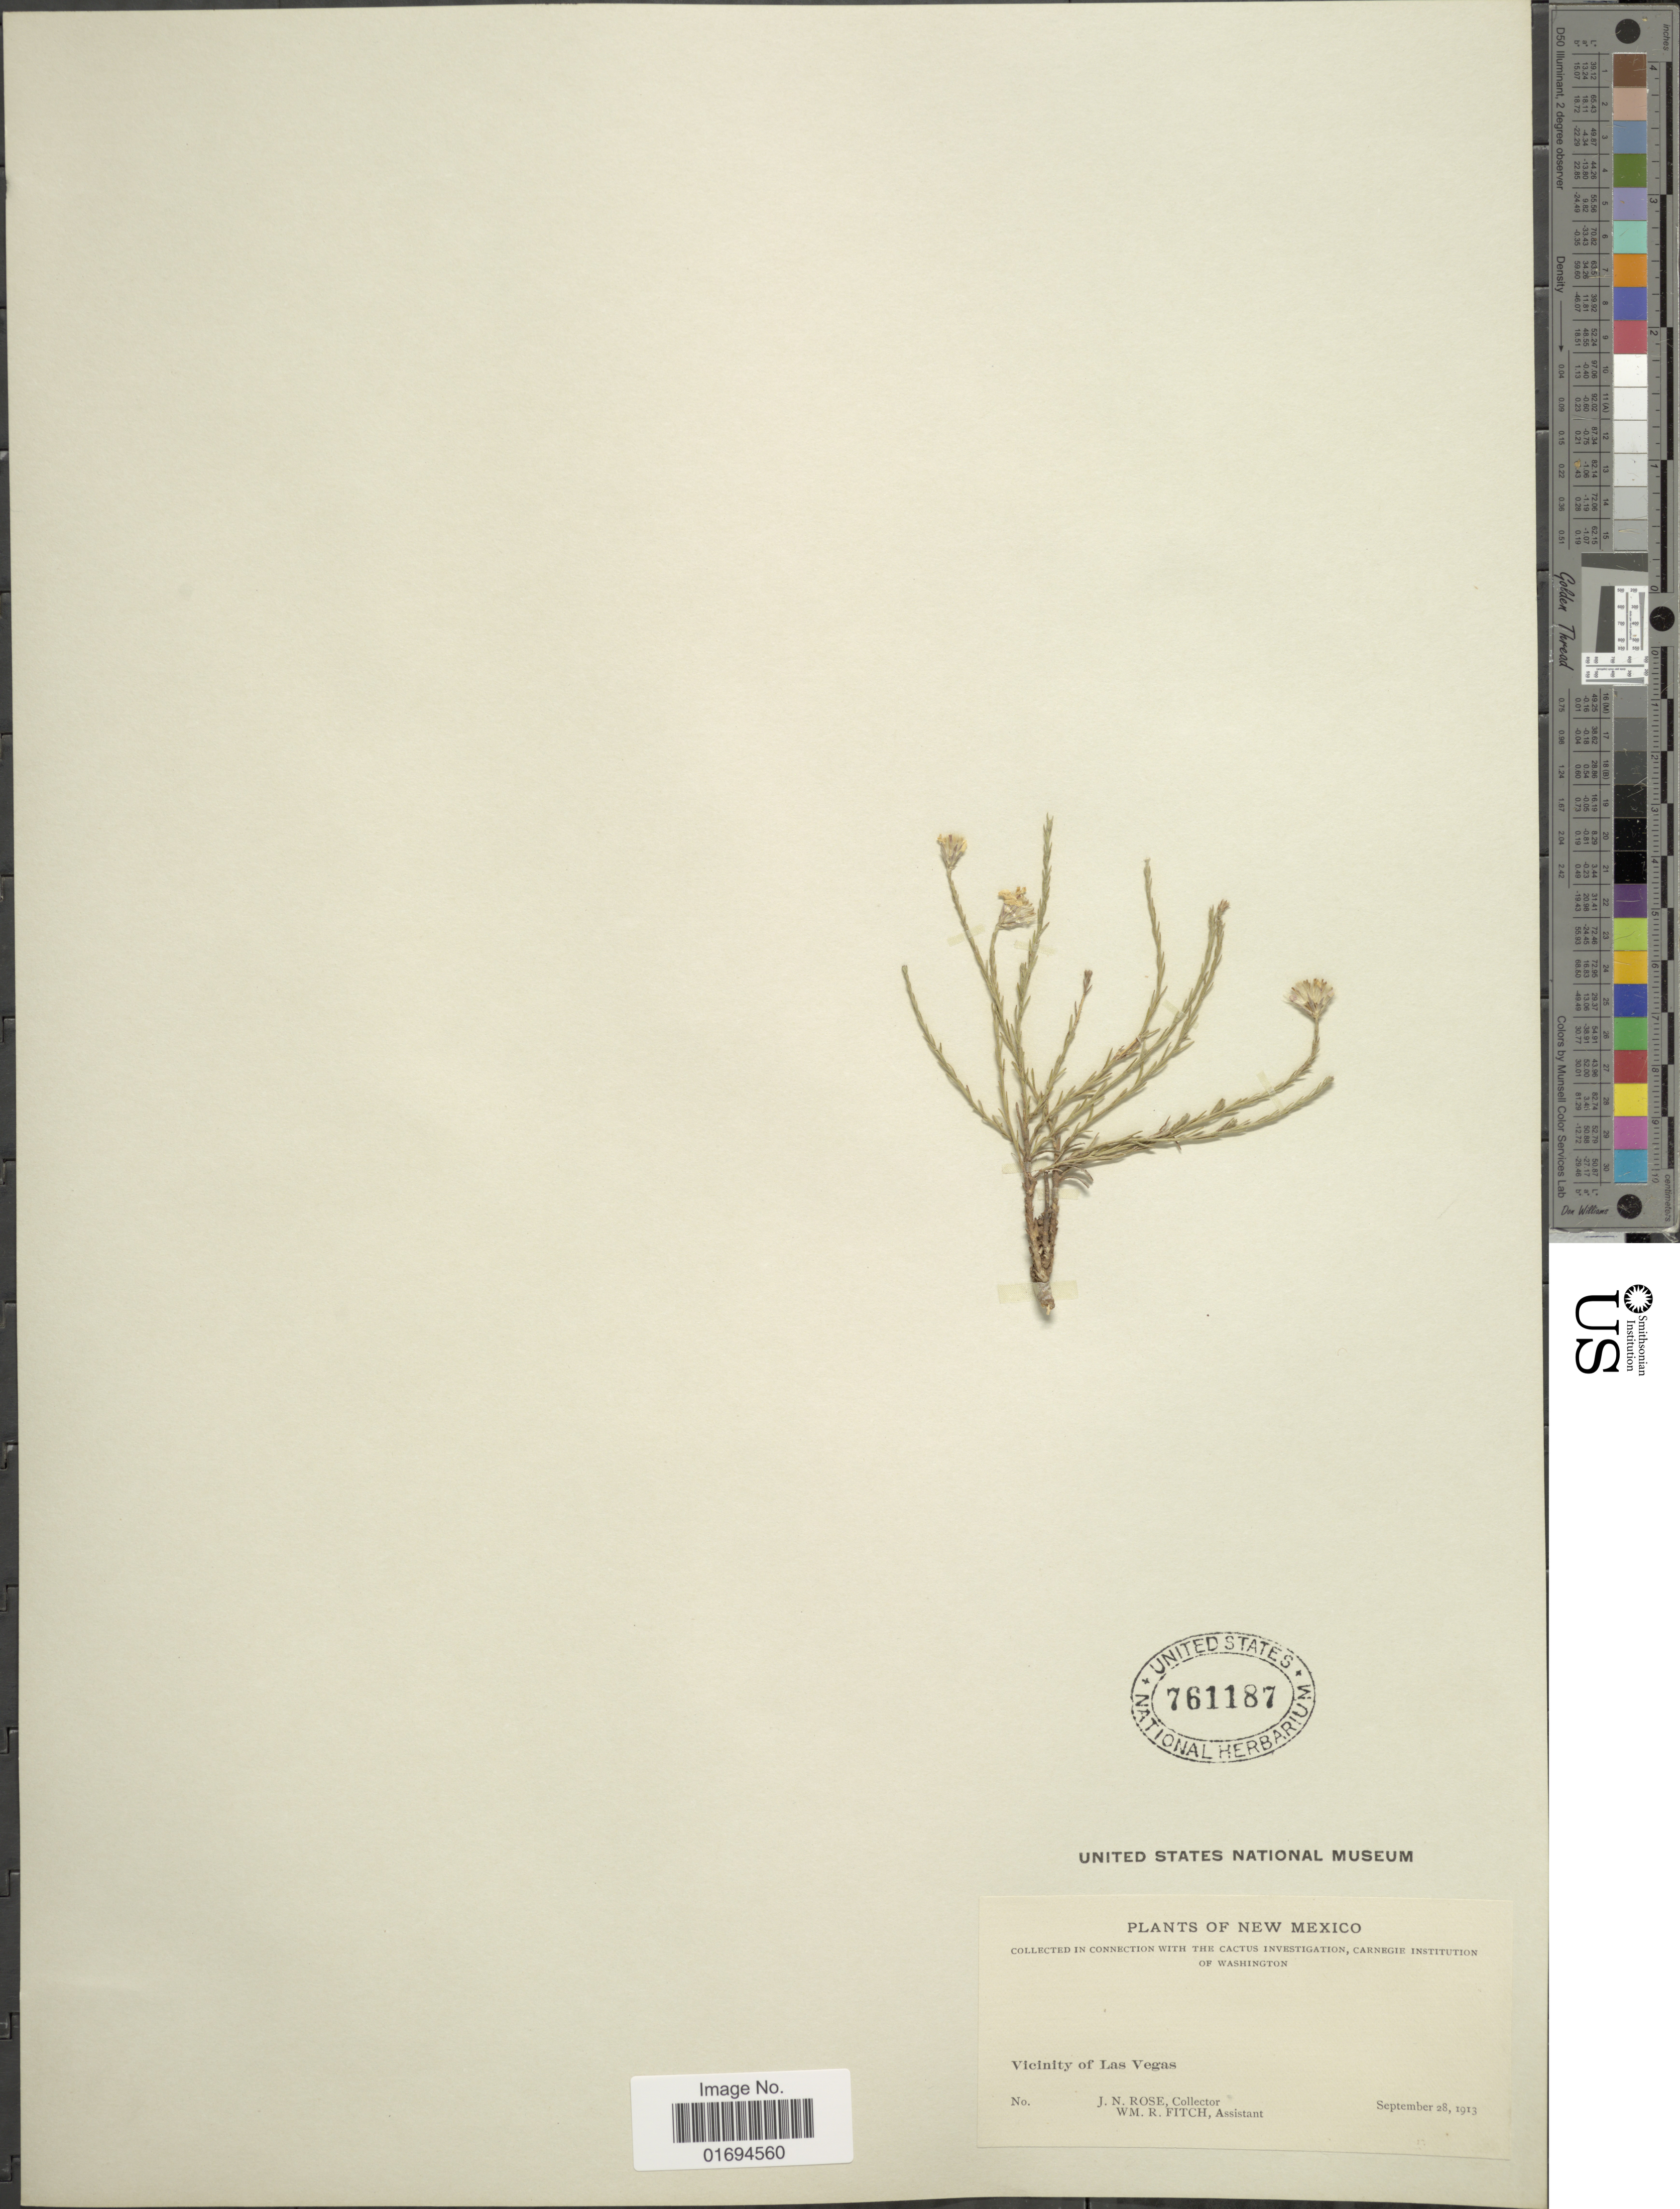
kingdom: Plantae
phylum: Tracheophyta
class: Magnoliopsida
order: Asterales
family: Asteraceae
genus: Chaetopappa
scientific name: Chaetopappa ericoides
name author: (Torr.) G.L. Nesom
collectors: J. N. Rose & W. R. Fitch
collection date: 1913-09-28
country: United States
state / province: New Mexico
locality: Vicinity of Las Vegas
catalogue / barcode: US 761187